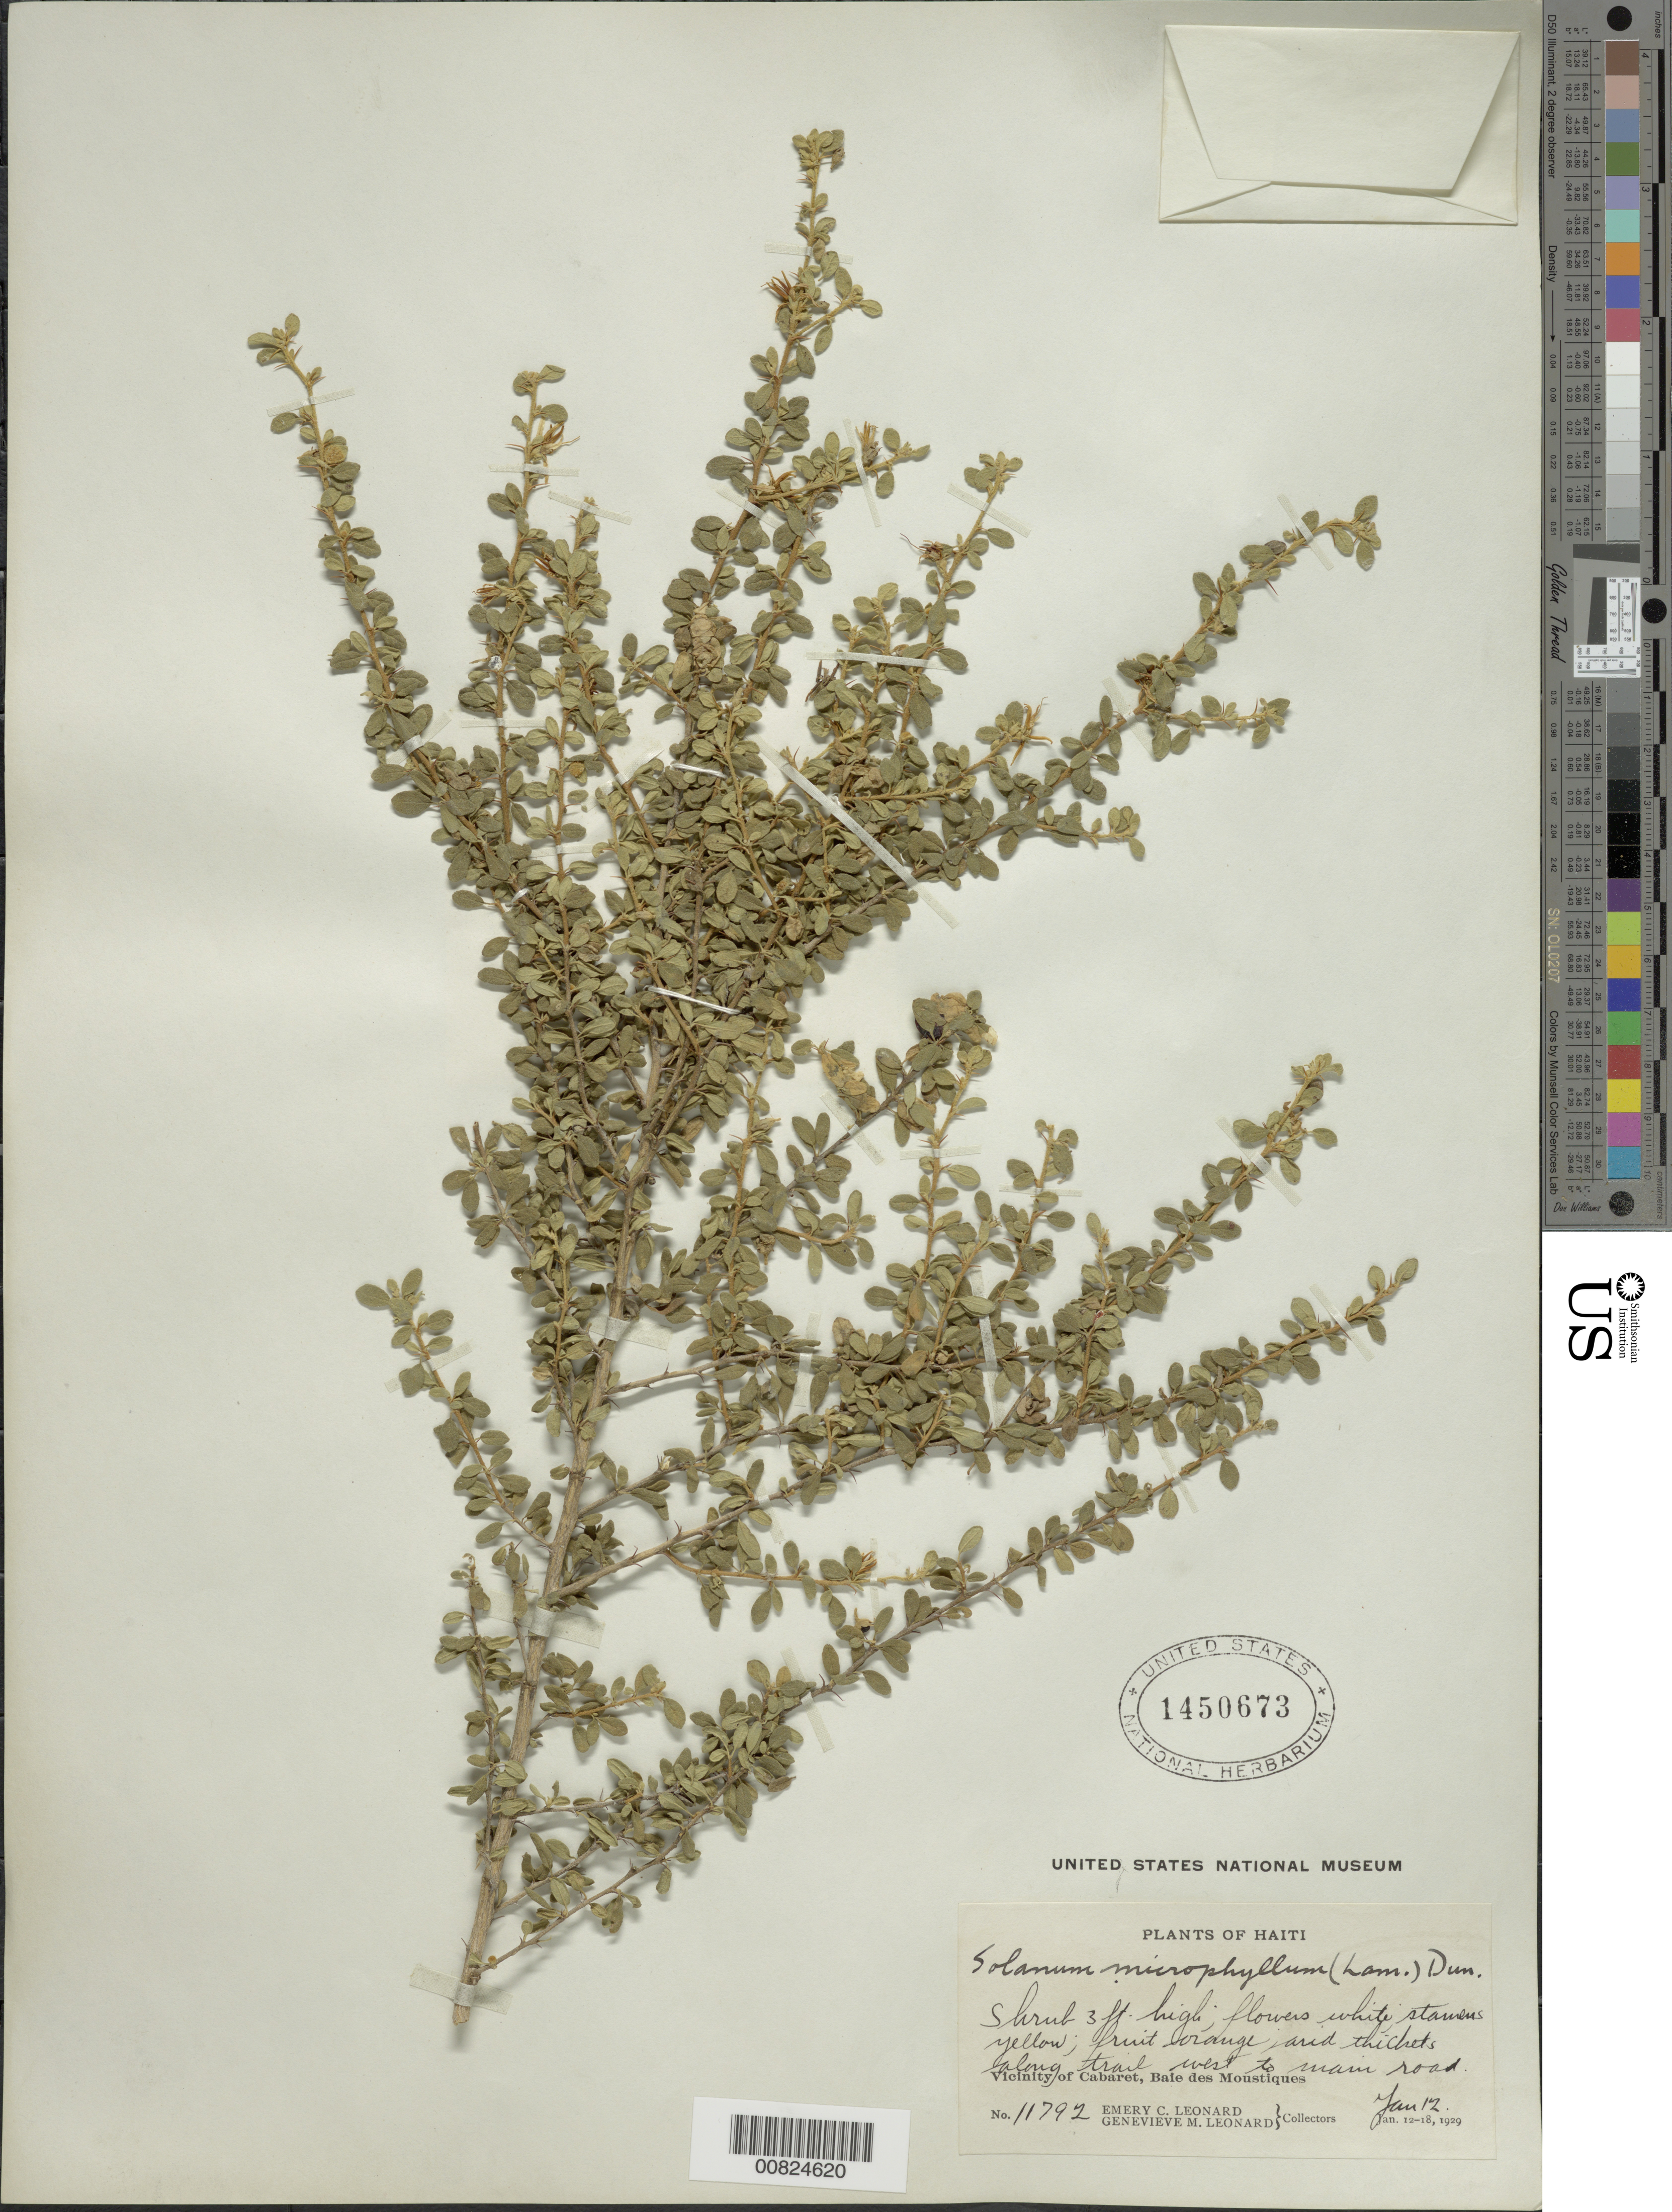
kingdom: Plantae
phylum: Tracheophyta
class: Magnoliopsida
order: Solanales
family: Solanaceae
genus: Solanum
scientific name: Solanum microphyllum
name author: Hawkes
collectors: E. C. Leonard & G. M. Leonard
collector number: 11792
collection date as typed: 12 Jan 1929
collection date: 1929-01-12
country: Haiti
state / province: Nord-Ouest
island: Hispaniola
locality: Vicinity of Cabaret, Baie des Moustiques, along trail W to main road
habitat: Arid thickets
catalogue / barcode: US 1450673